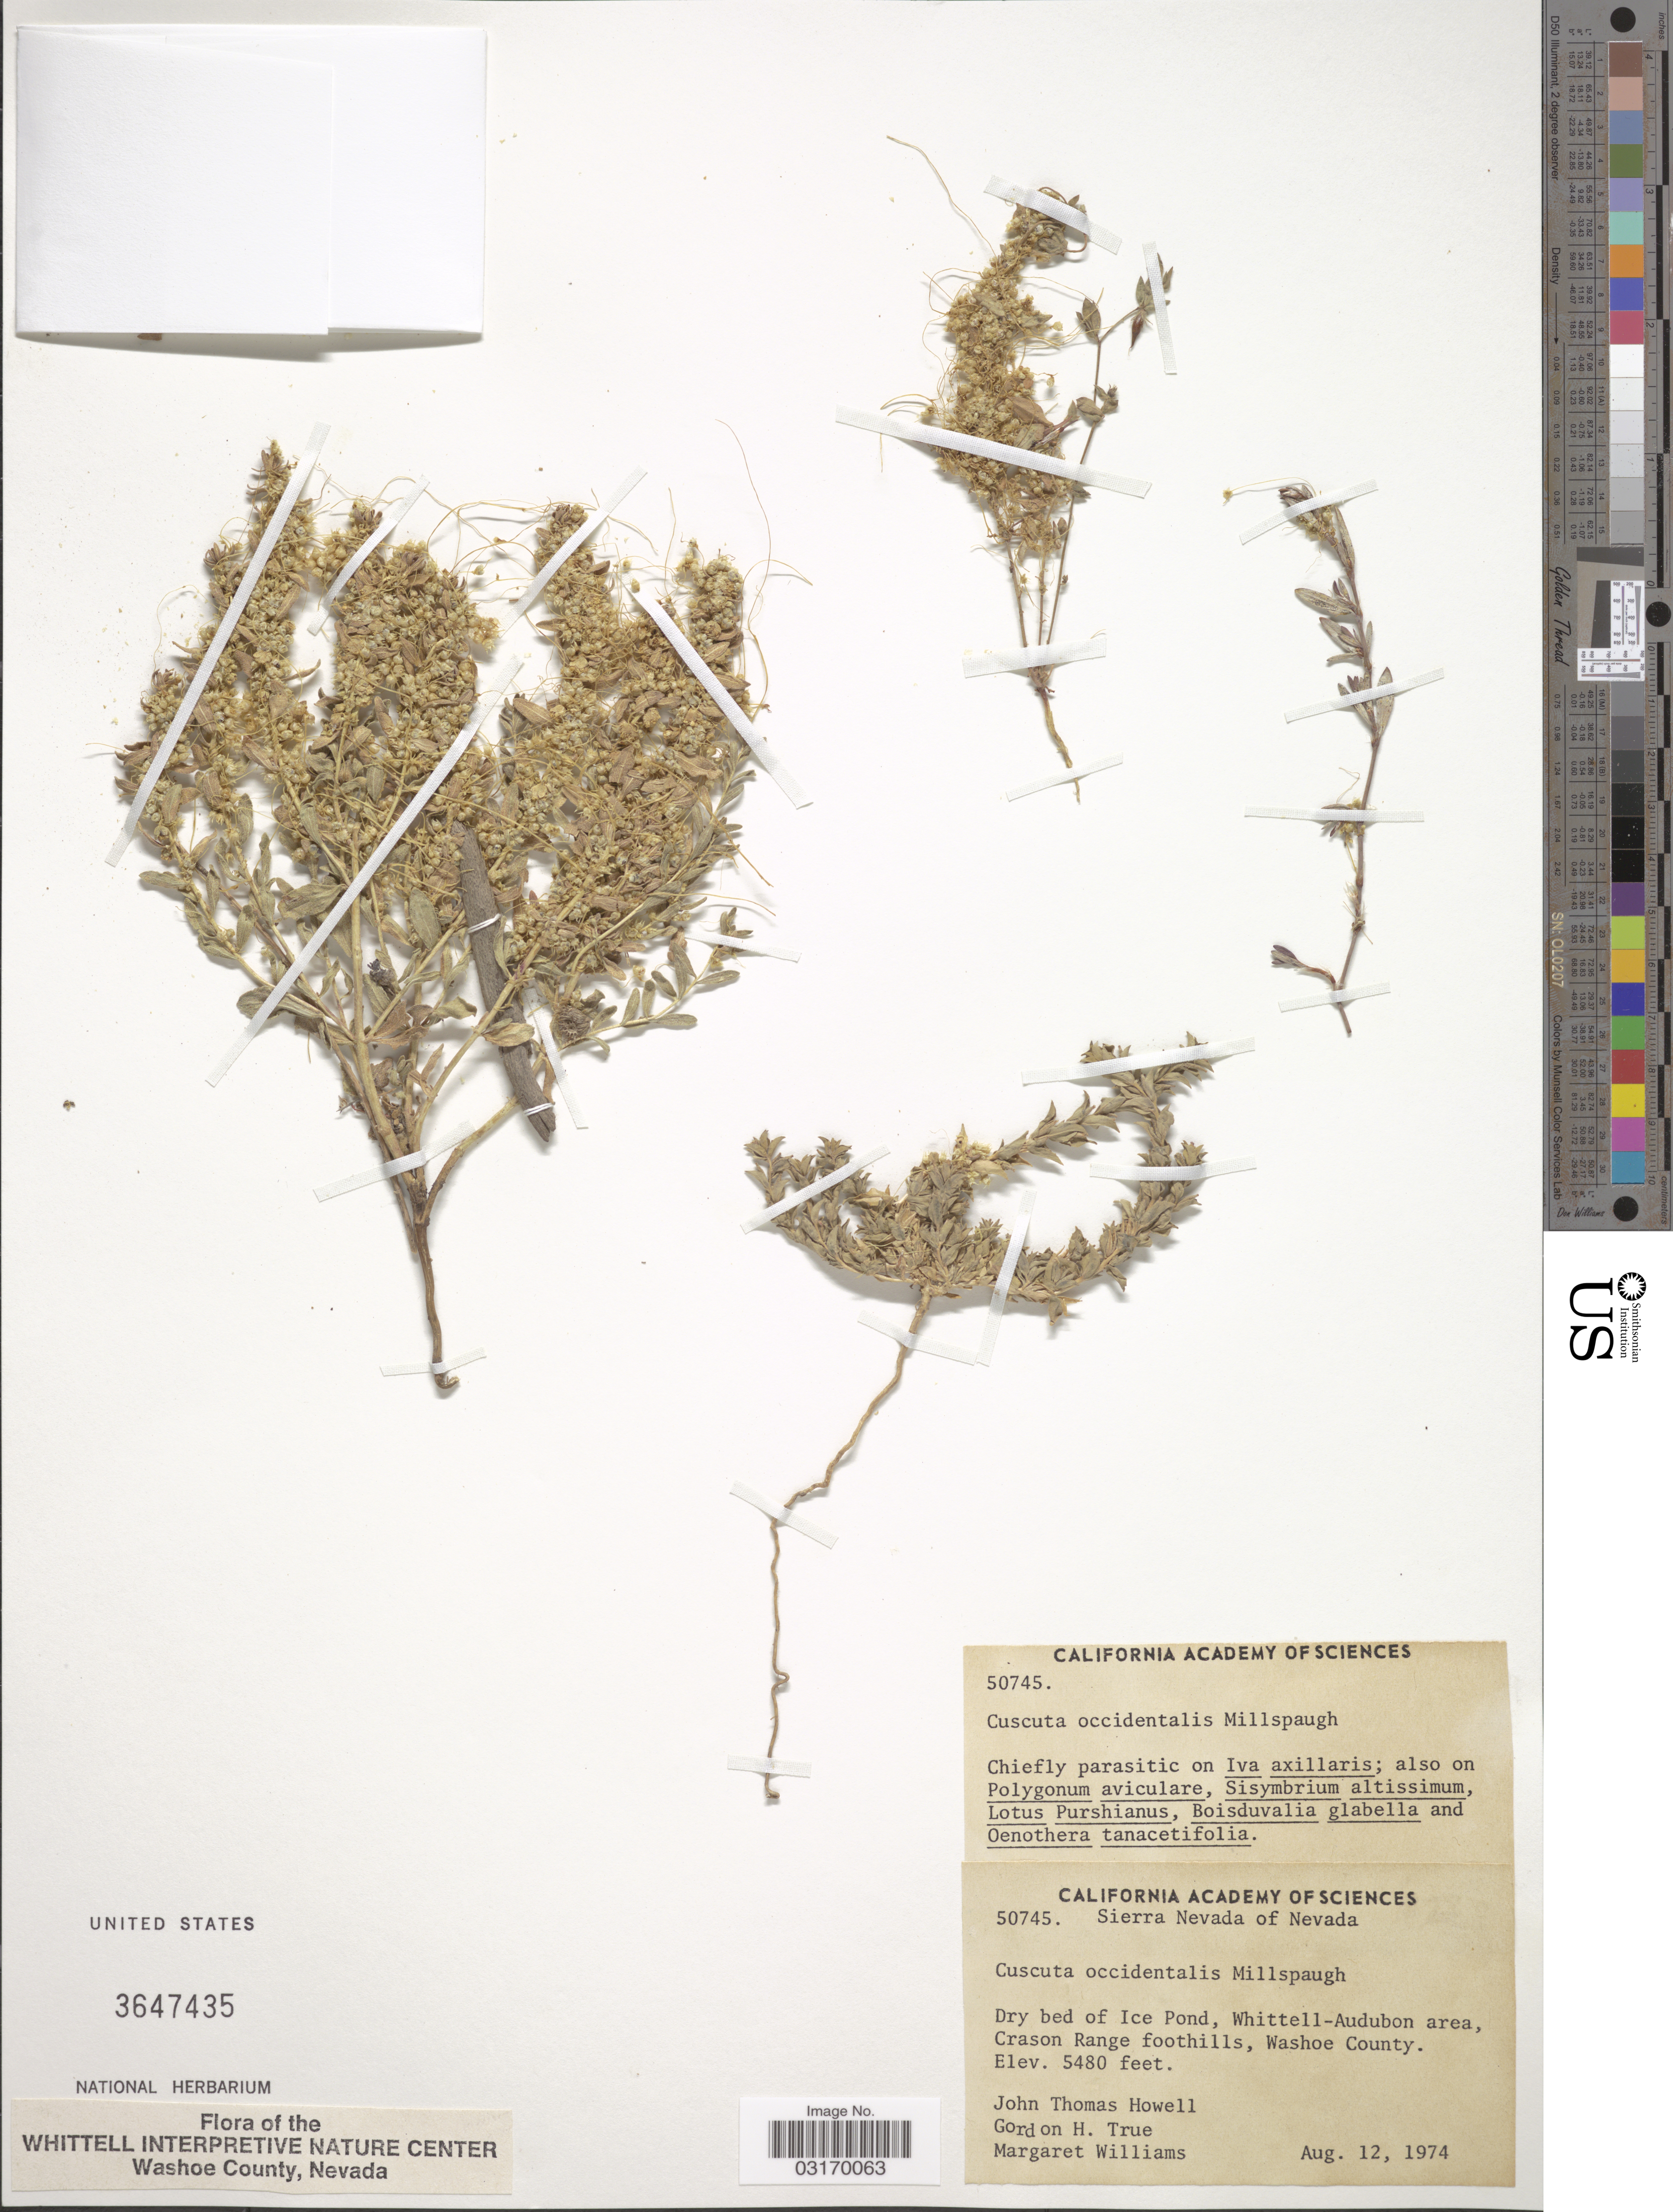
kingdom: Plantae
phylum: Tracheophyta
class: Magnoliopsida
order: Solanales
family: Convolvulaceae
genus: Cuscuta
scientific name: Cuscuta occidentalis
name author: Millsp.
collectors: J. T. Howell, G. H. True & M. J. Williams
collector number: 50745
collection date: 1974-08-12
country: United States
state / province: Nevada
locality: Sierra Nevada of Nevada. Dry bed of Ice Pond, Whittell-Audubon area, Crason Range foothills, Washoe County.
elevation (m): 1670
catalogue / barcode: US 3647435